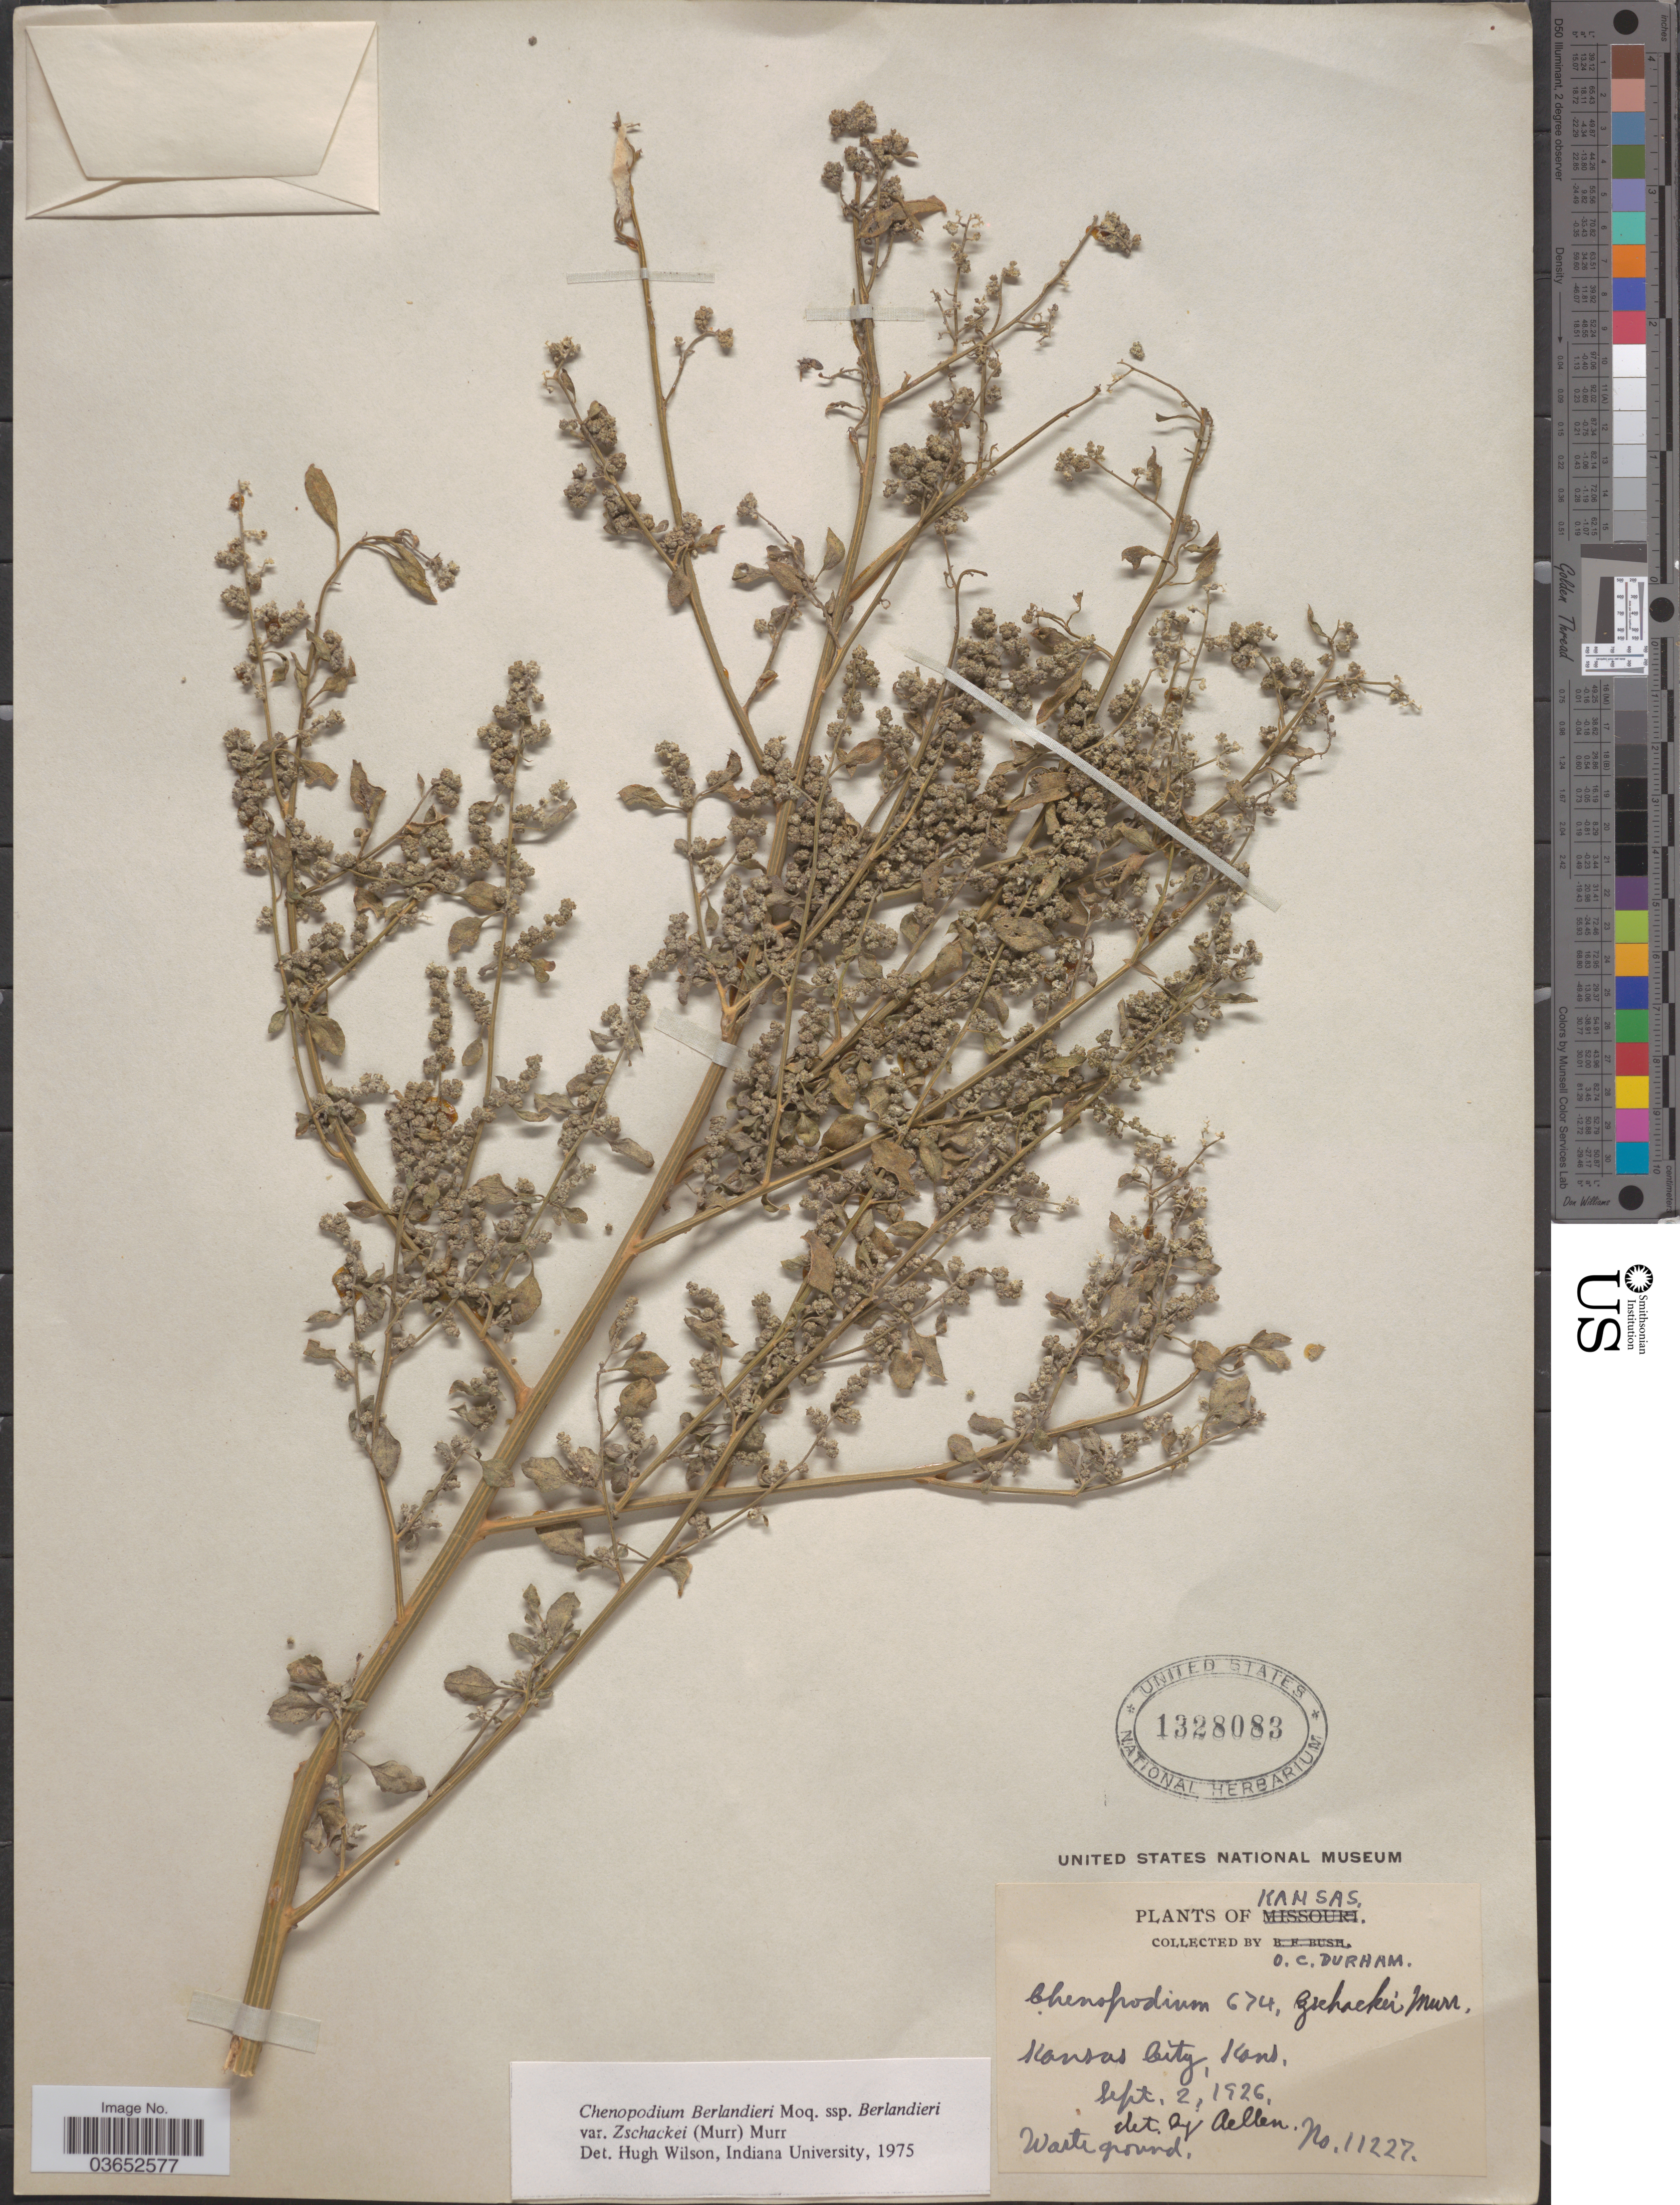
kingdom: Plantae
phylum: Tracheophyta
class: Magnoliopsida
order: Caryophyllales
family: Amaranthaceae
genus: Chenopodium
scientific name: Chenopodium berlandieri var. typicum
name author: A. Ludw. ex Graebn.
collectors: O. Durham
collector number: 11227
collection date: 1926-09-02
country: United States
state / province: Kansas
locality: Kansas City.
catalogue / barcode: US 1328083